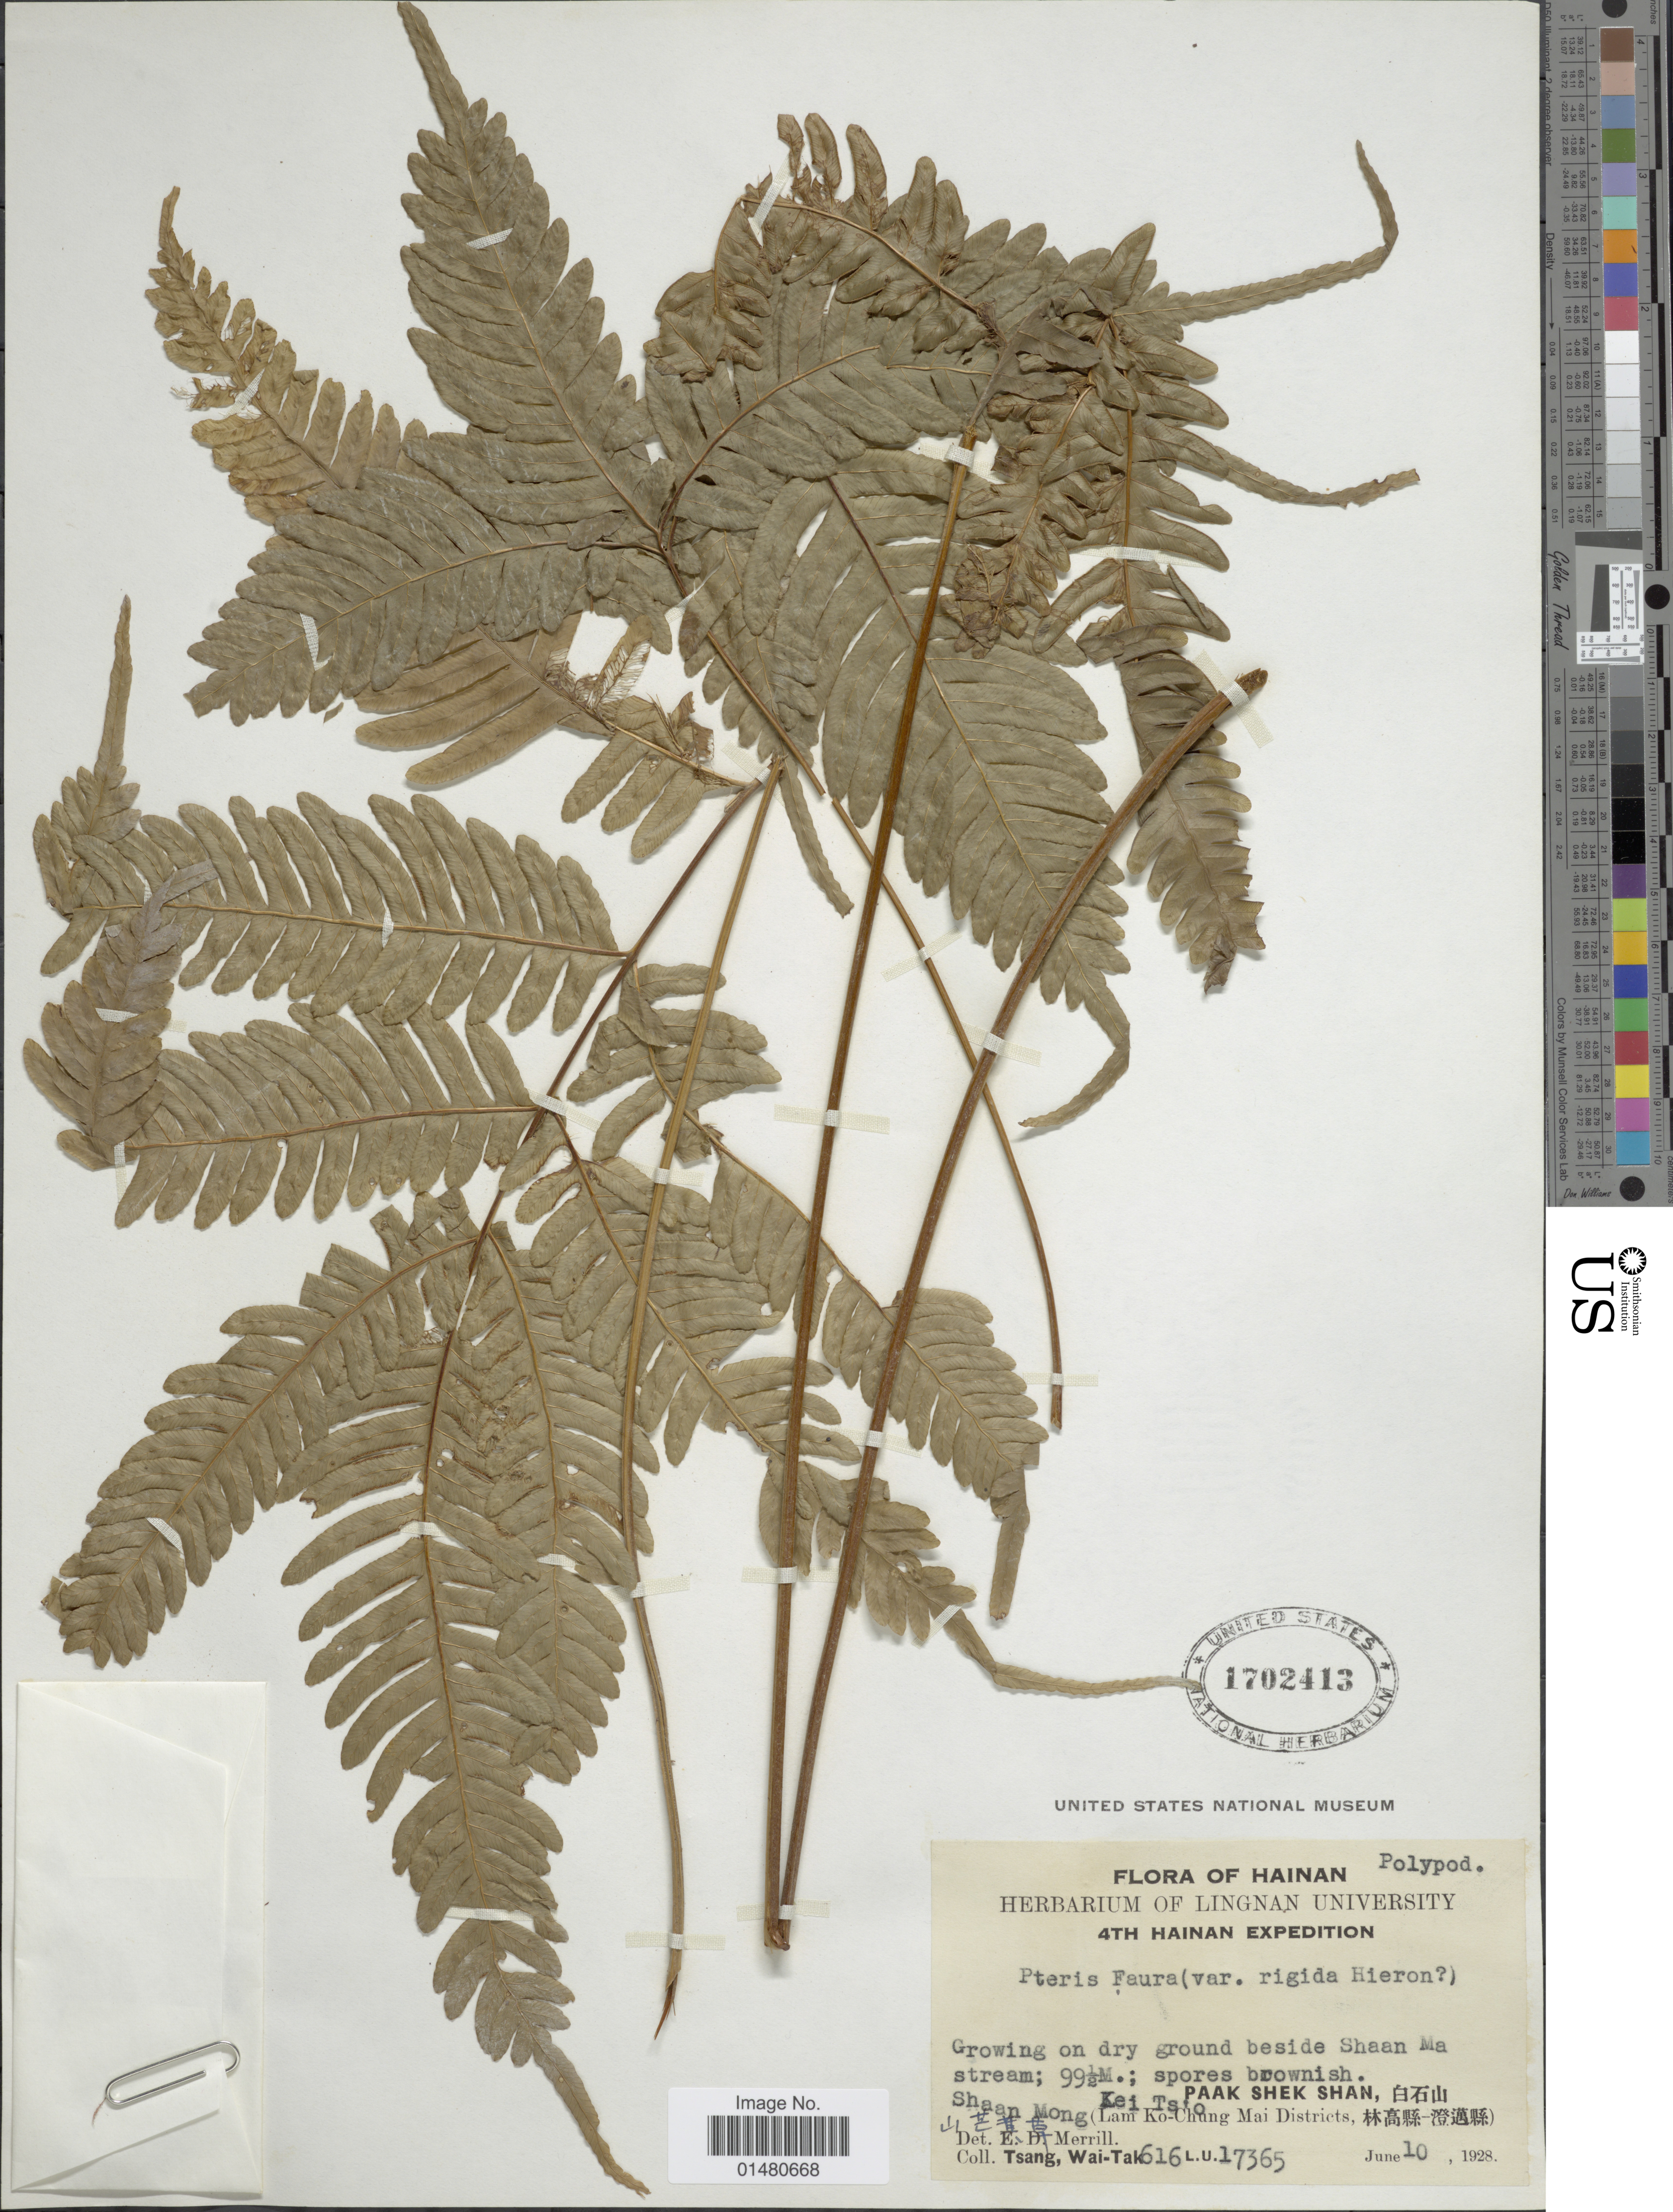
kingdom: Plantae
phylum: Tracheophyta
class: Polypodiopsida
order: Polypodiales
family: Pteridaceae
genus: Pteris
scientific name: Pteris fauriei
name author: Hieron.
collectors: W. T. Tsang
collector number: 616/17365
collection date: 1928-06-10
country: China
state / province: Hainan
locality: Paak Shek Shan, X, Shaan Mong (Lam Ko-Chung Mai Districts, X)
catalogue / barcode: US 1702413